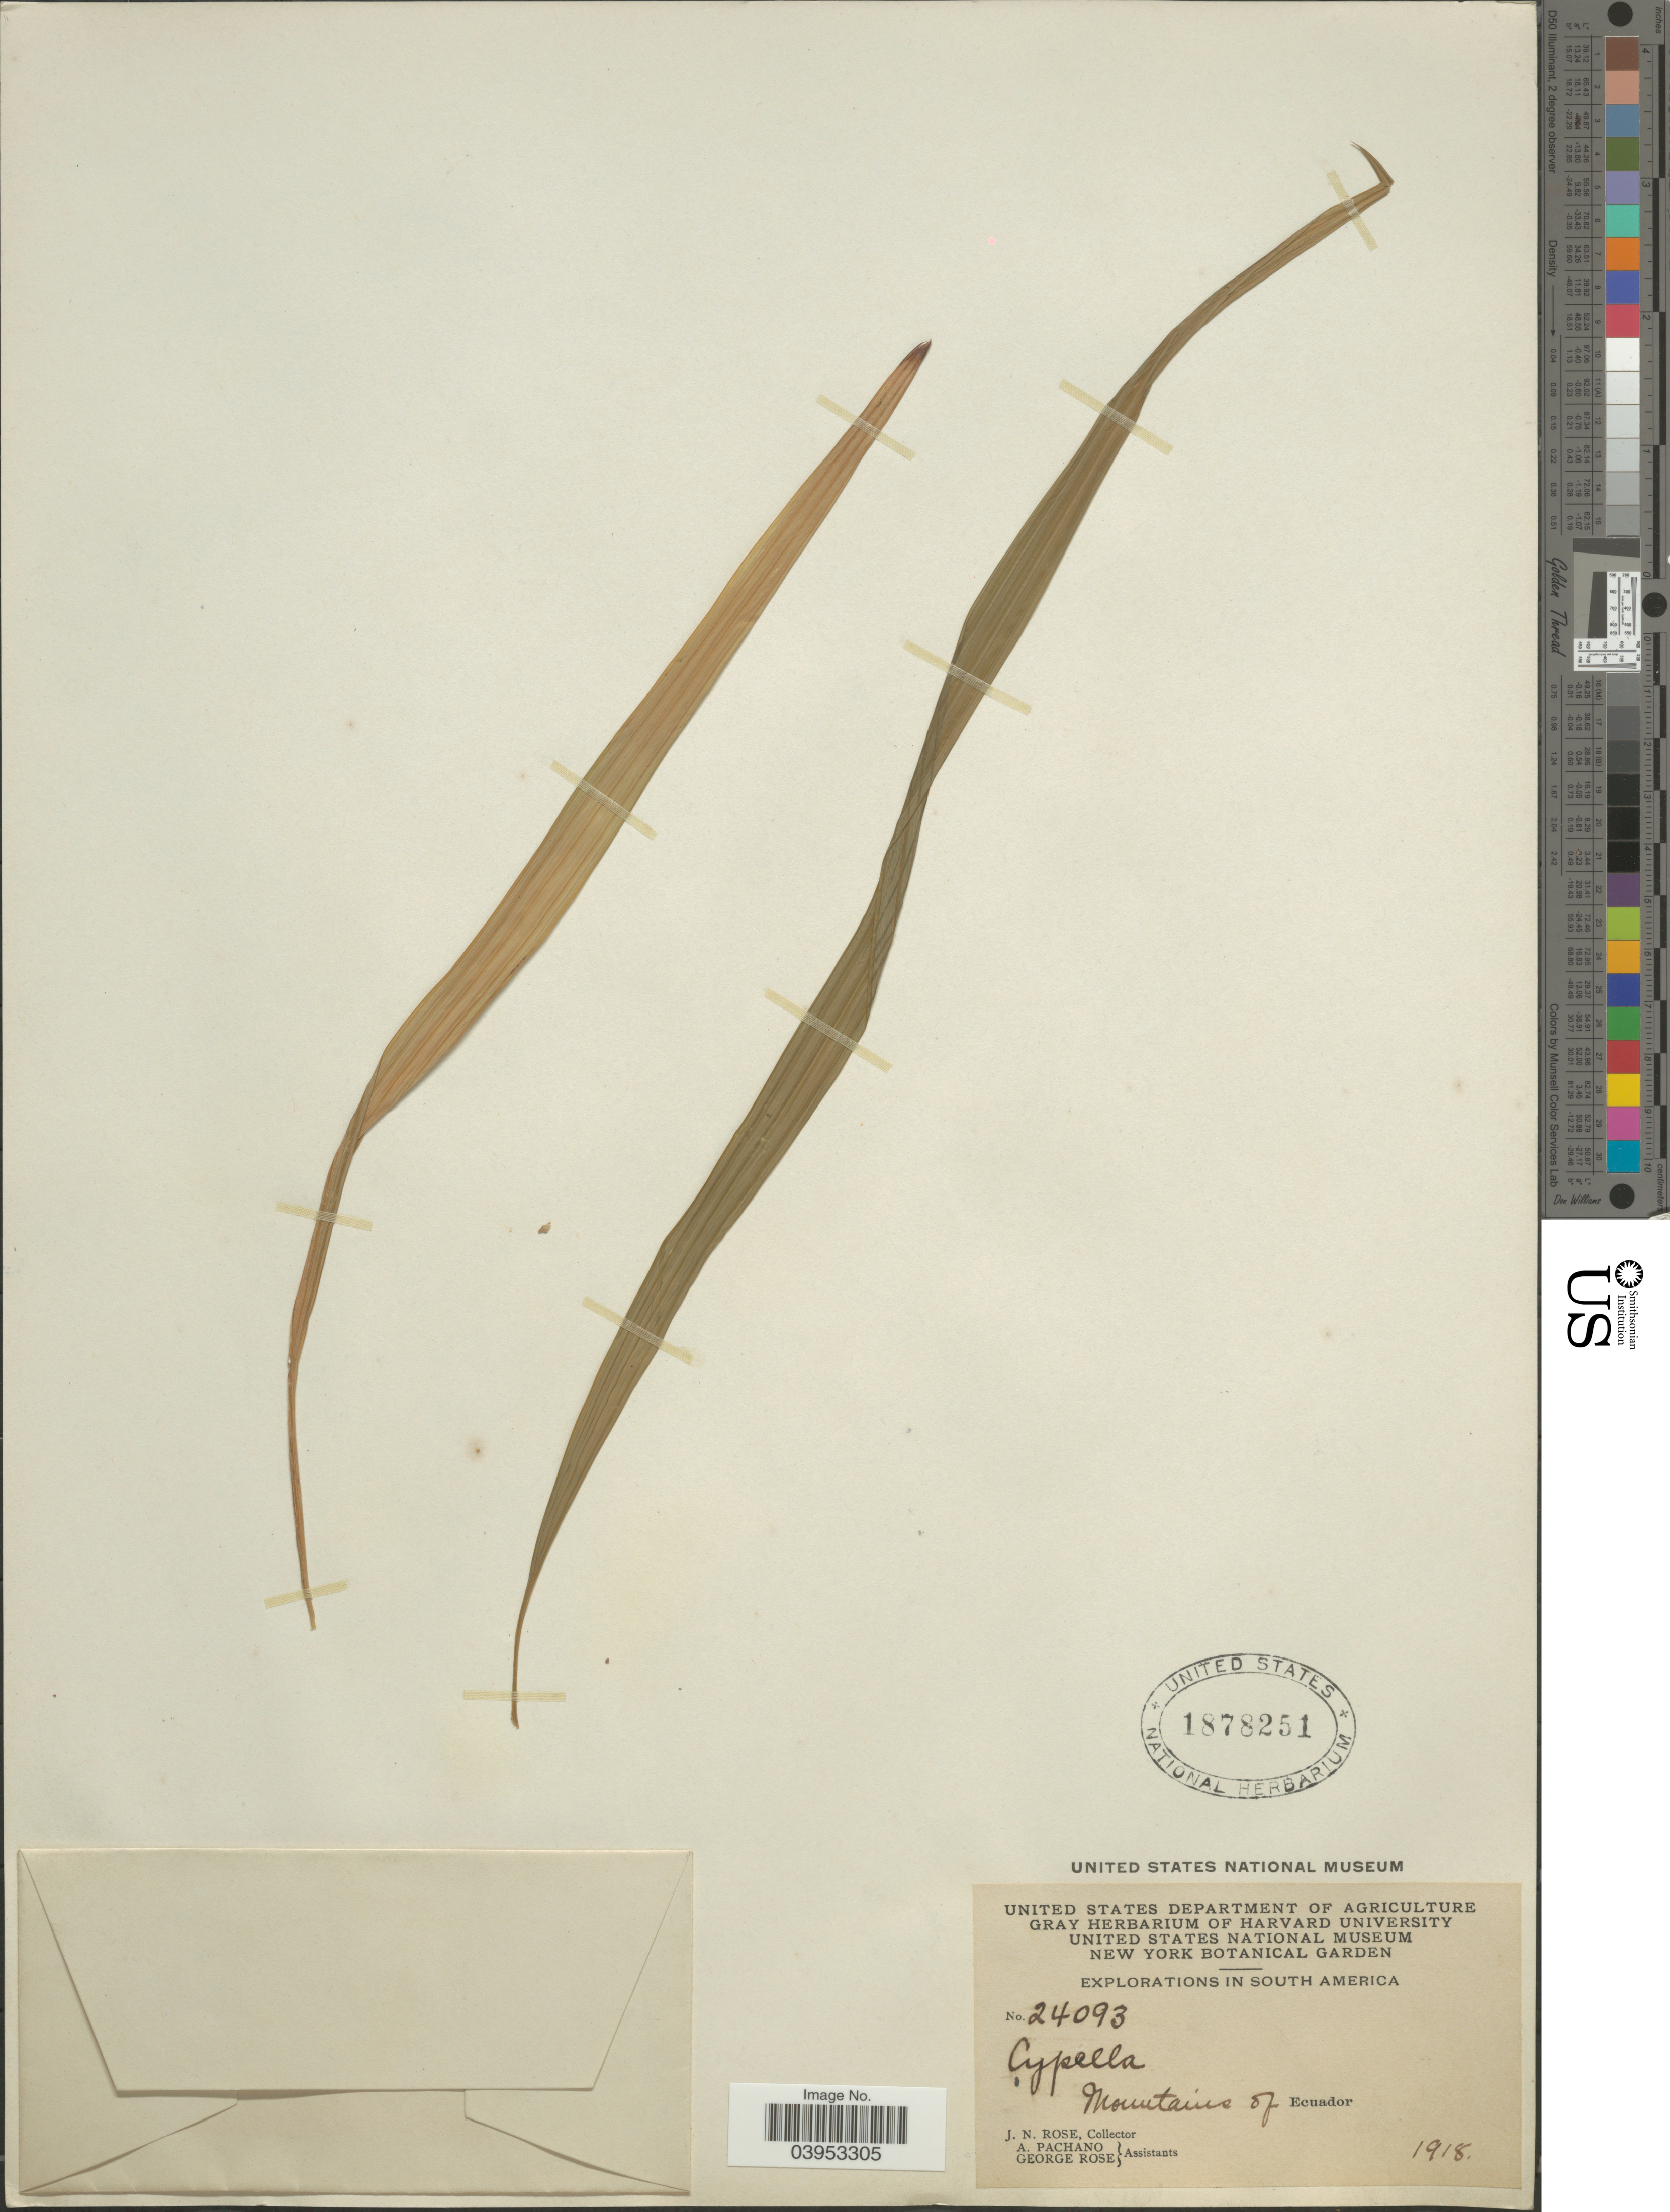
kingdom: Plantae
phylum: Tracheophyta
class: Liliopsida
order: Asparagales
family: Iridaceae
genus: Cypella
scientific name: Cypella sp.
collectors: J. N. Rose, A. Pachano & G. Rose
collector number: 24093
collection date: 1918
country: Ecuador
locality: Mountains of Ecuador.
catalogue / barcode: US 1878251